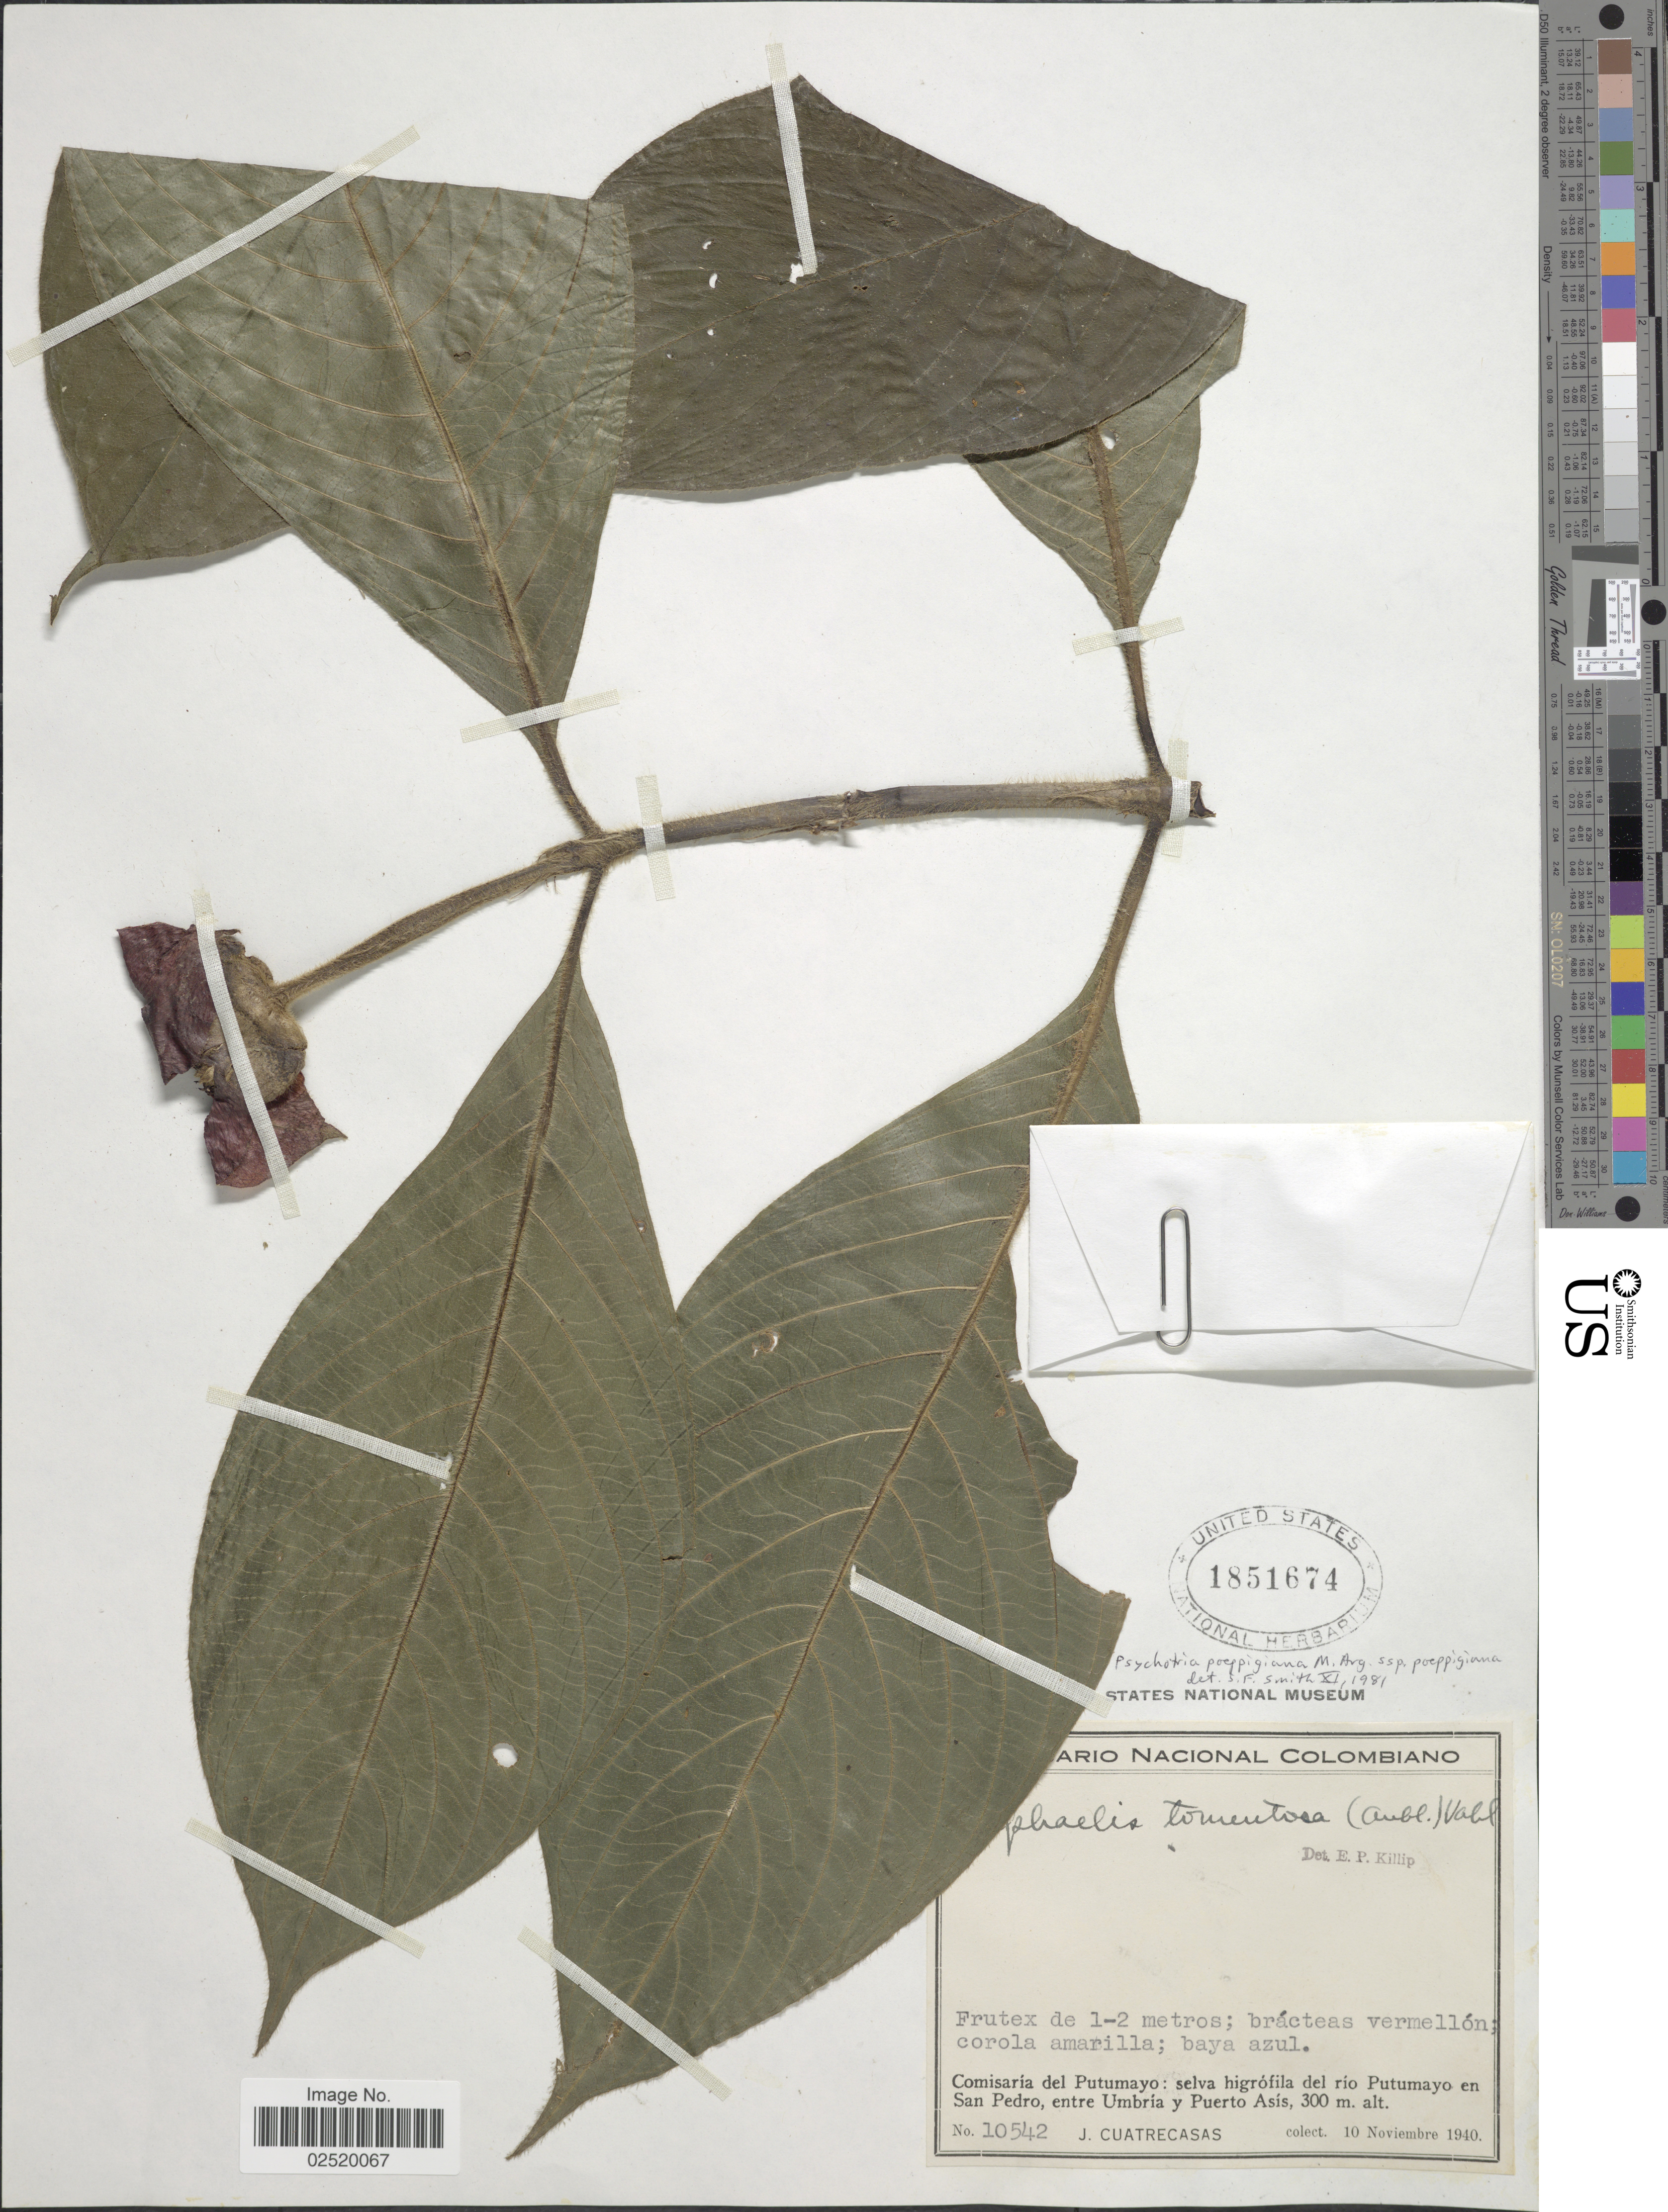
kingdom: Plantae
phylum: Tracheophyta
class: Magnoliopsida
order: Gentianales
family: Rubiaceae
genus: Psychotria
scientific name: Psychotria poeppigiana subsp. poeppigiana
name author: Müll. Arg.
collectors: J. Cuatrecasas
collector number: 10542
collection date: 1940-11-10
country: Colombia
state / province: Putumayo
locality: Comisaria del Putumayo: selva higrofila del rio Putumayo en San Pedro, entre Umbria y Puerto Asis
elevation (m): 300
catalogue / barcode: US 1851674